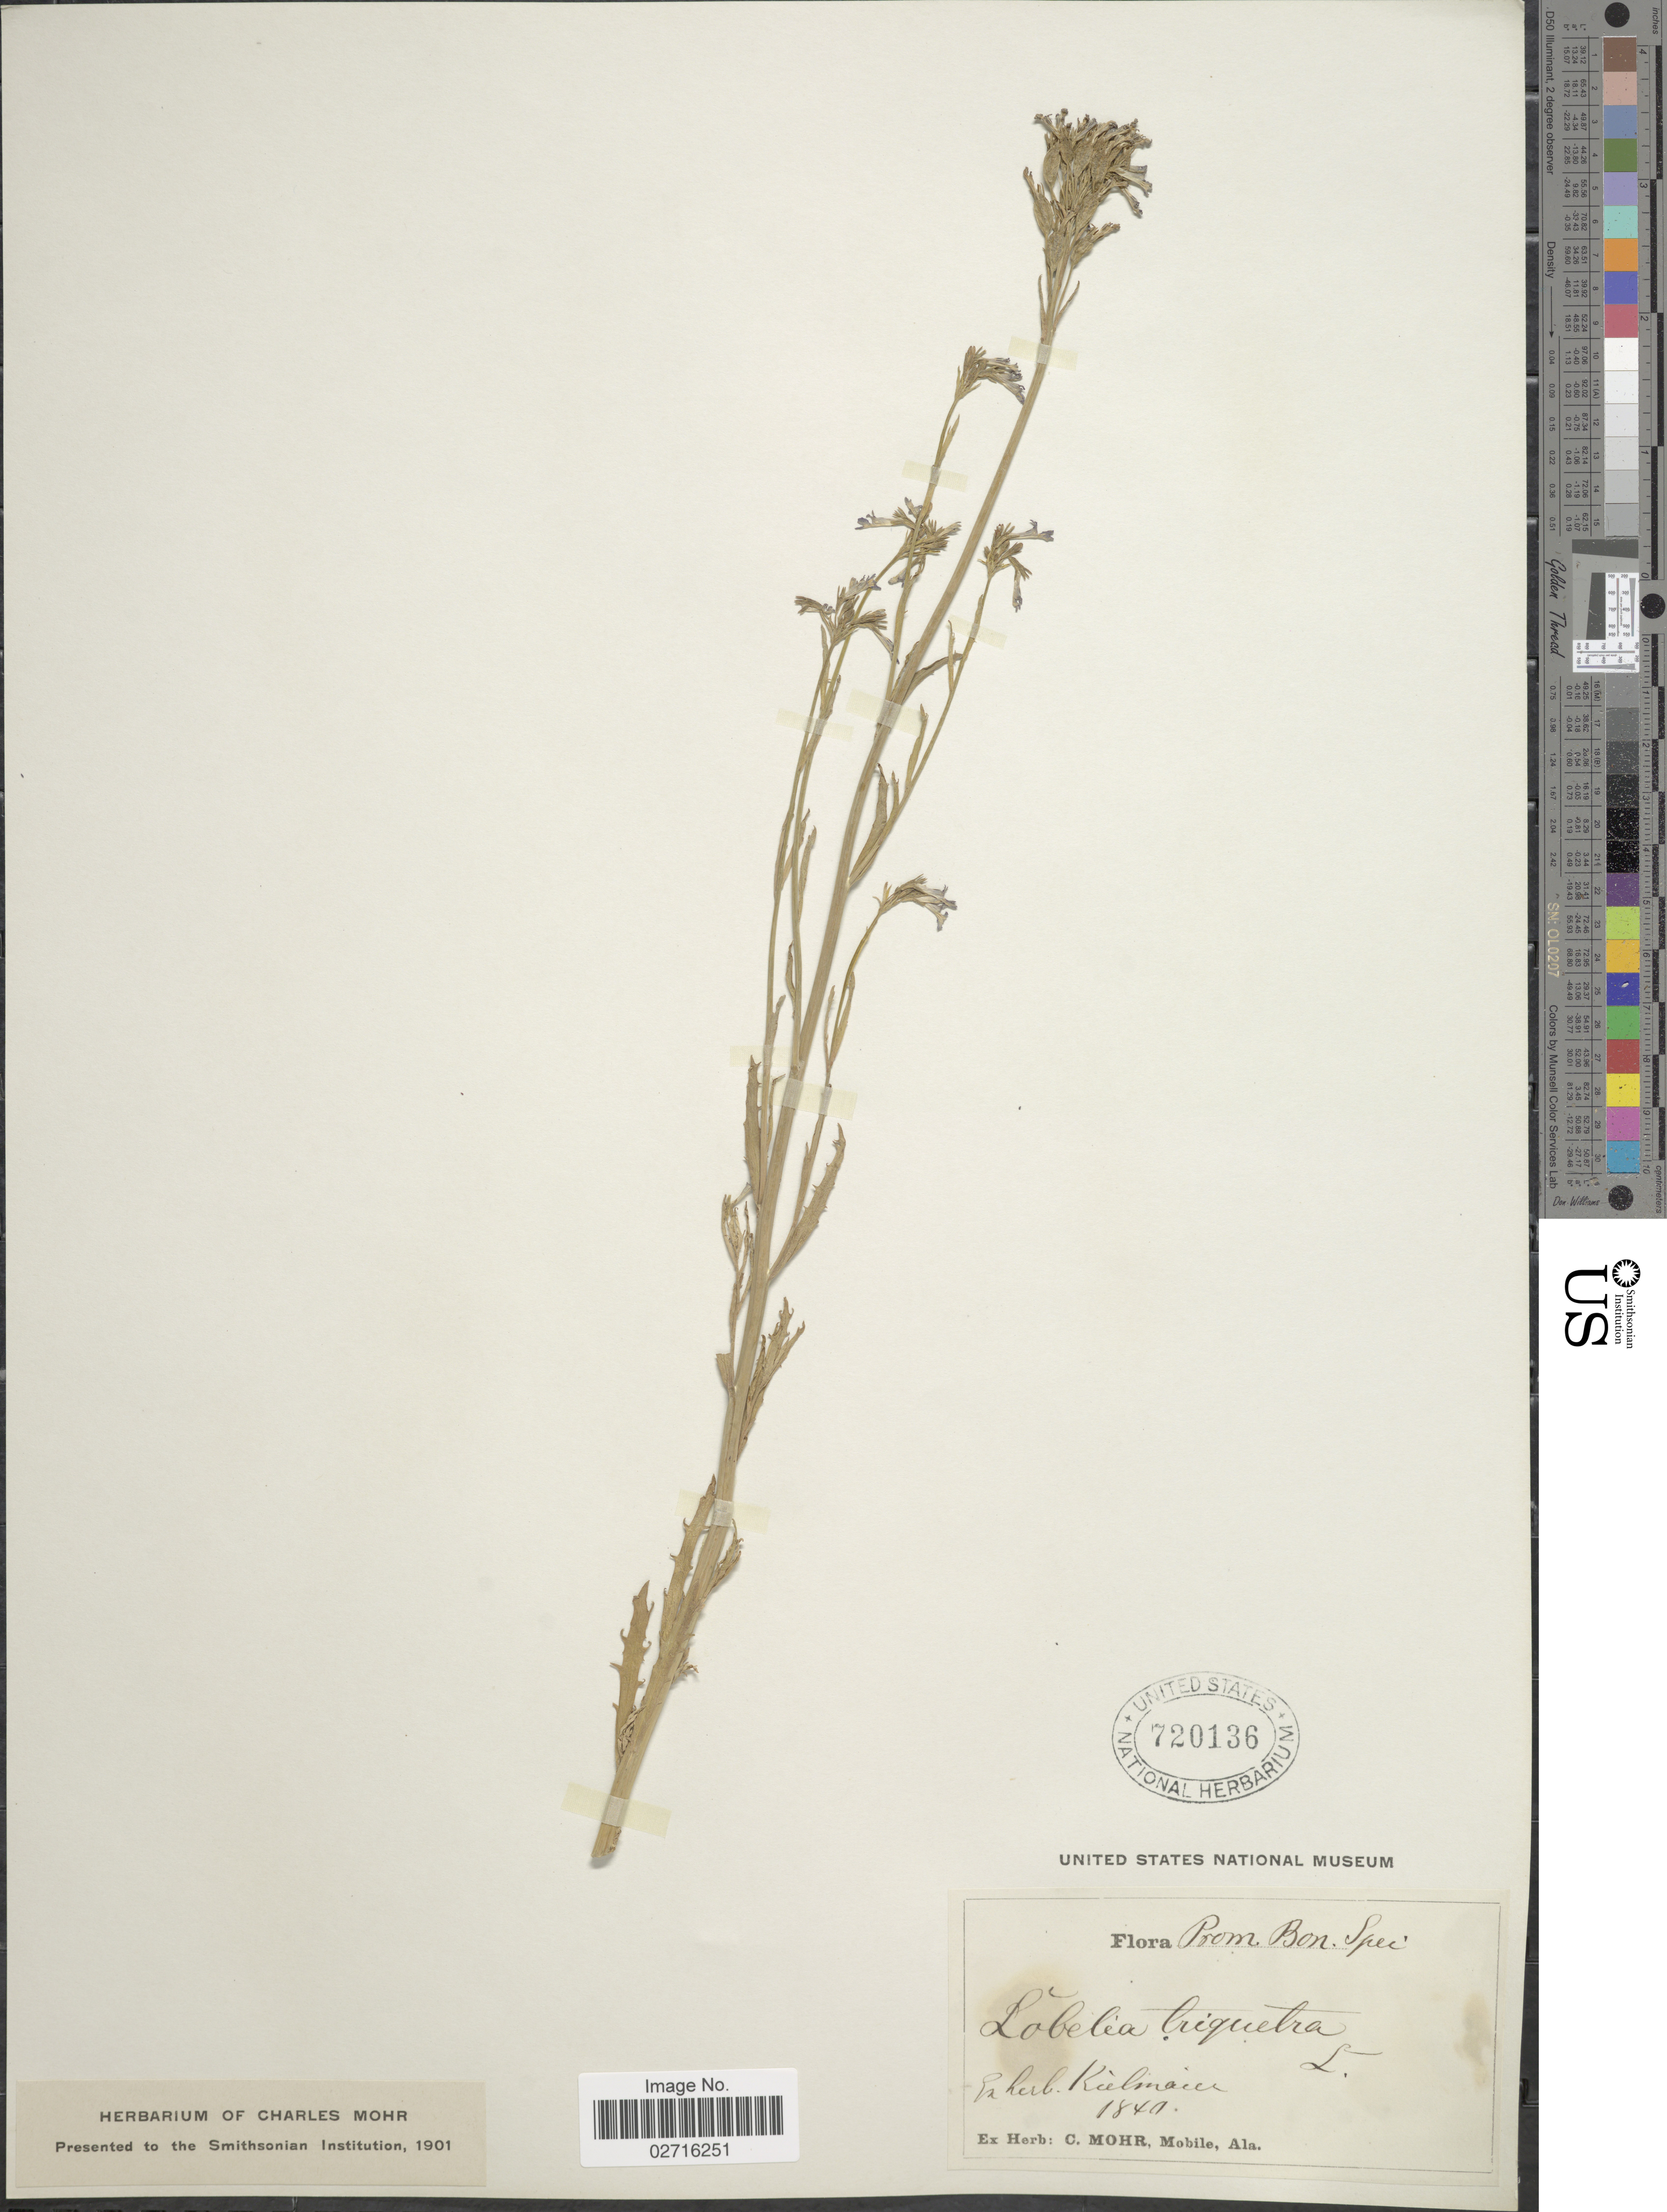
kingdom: Plantae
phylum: Tracheophyta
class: Magnoliopsida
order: Asterales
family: Campanulaceae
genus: Lobelia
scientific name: Lobelia triquetra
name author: L.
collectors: Ex Herb. Kielmaier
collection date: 1840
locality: Pom. Bon. Spec.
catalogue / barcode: US 720136